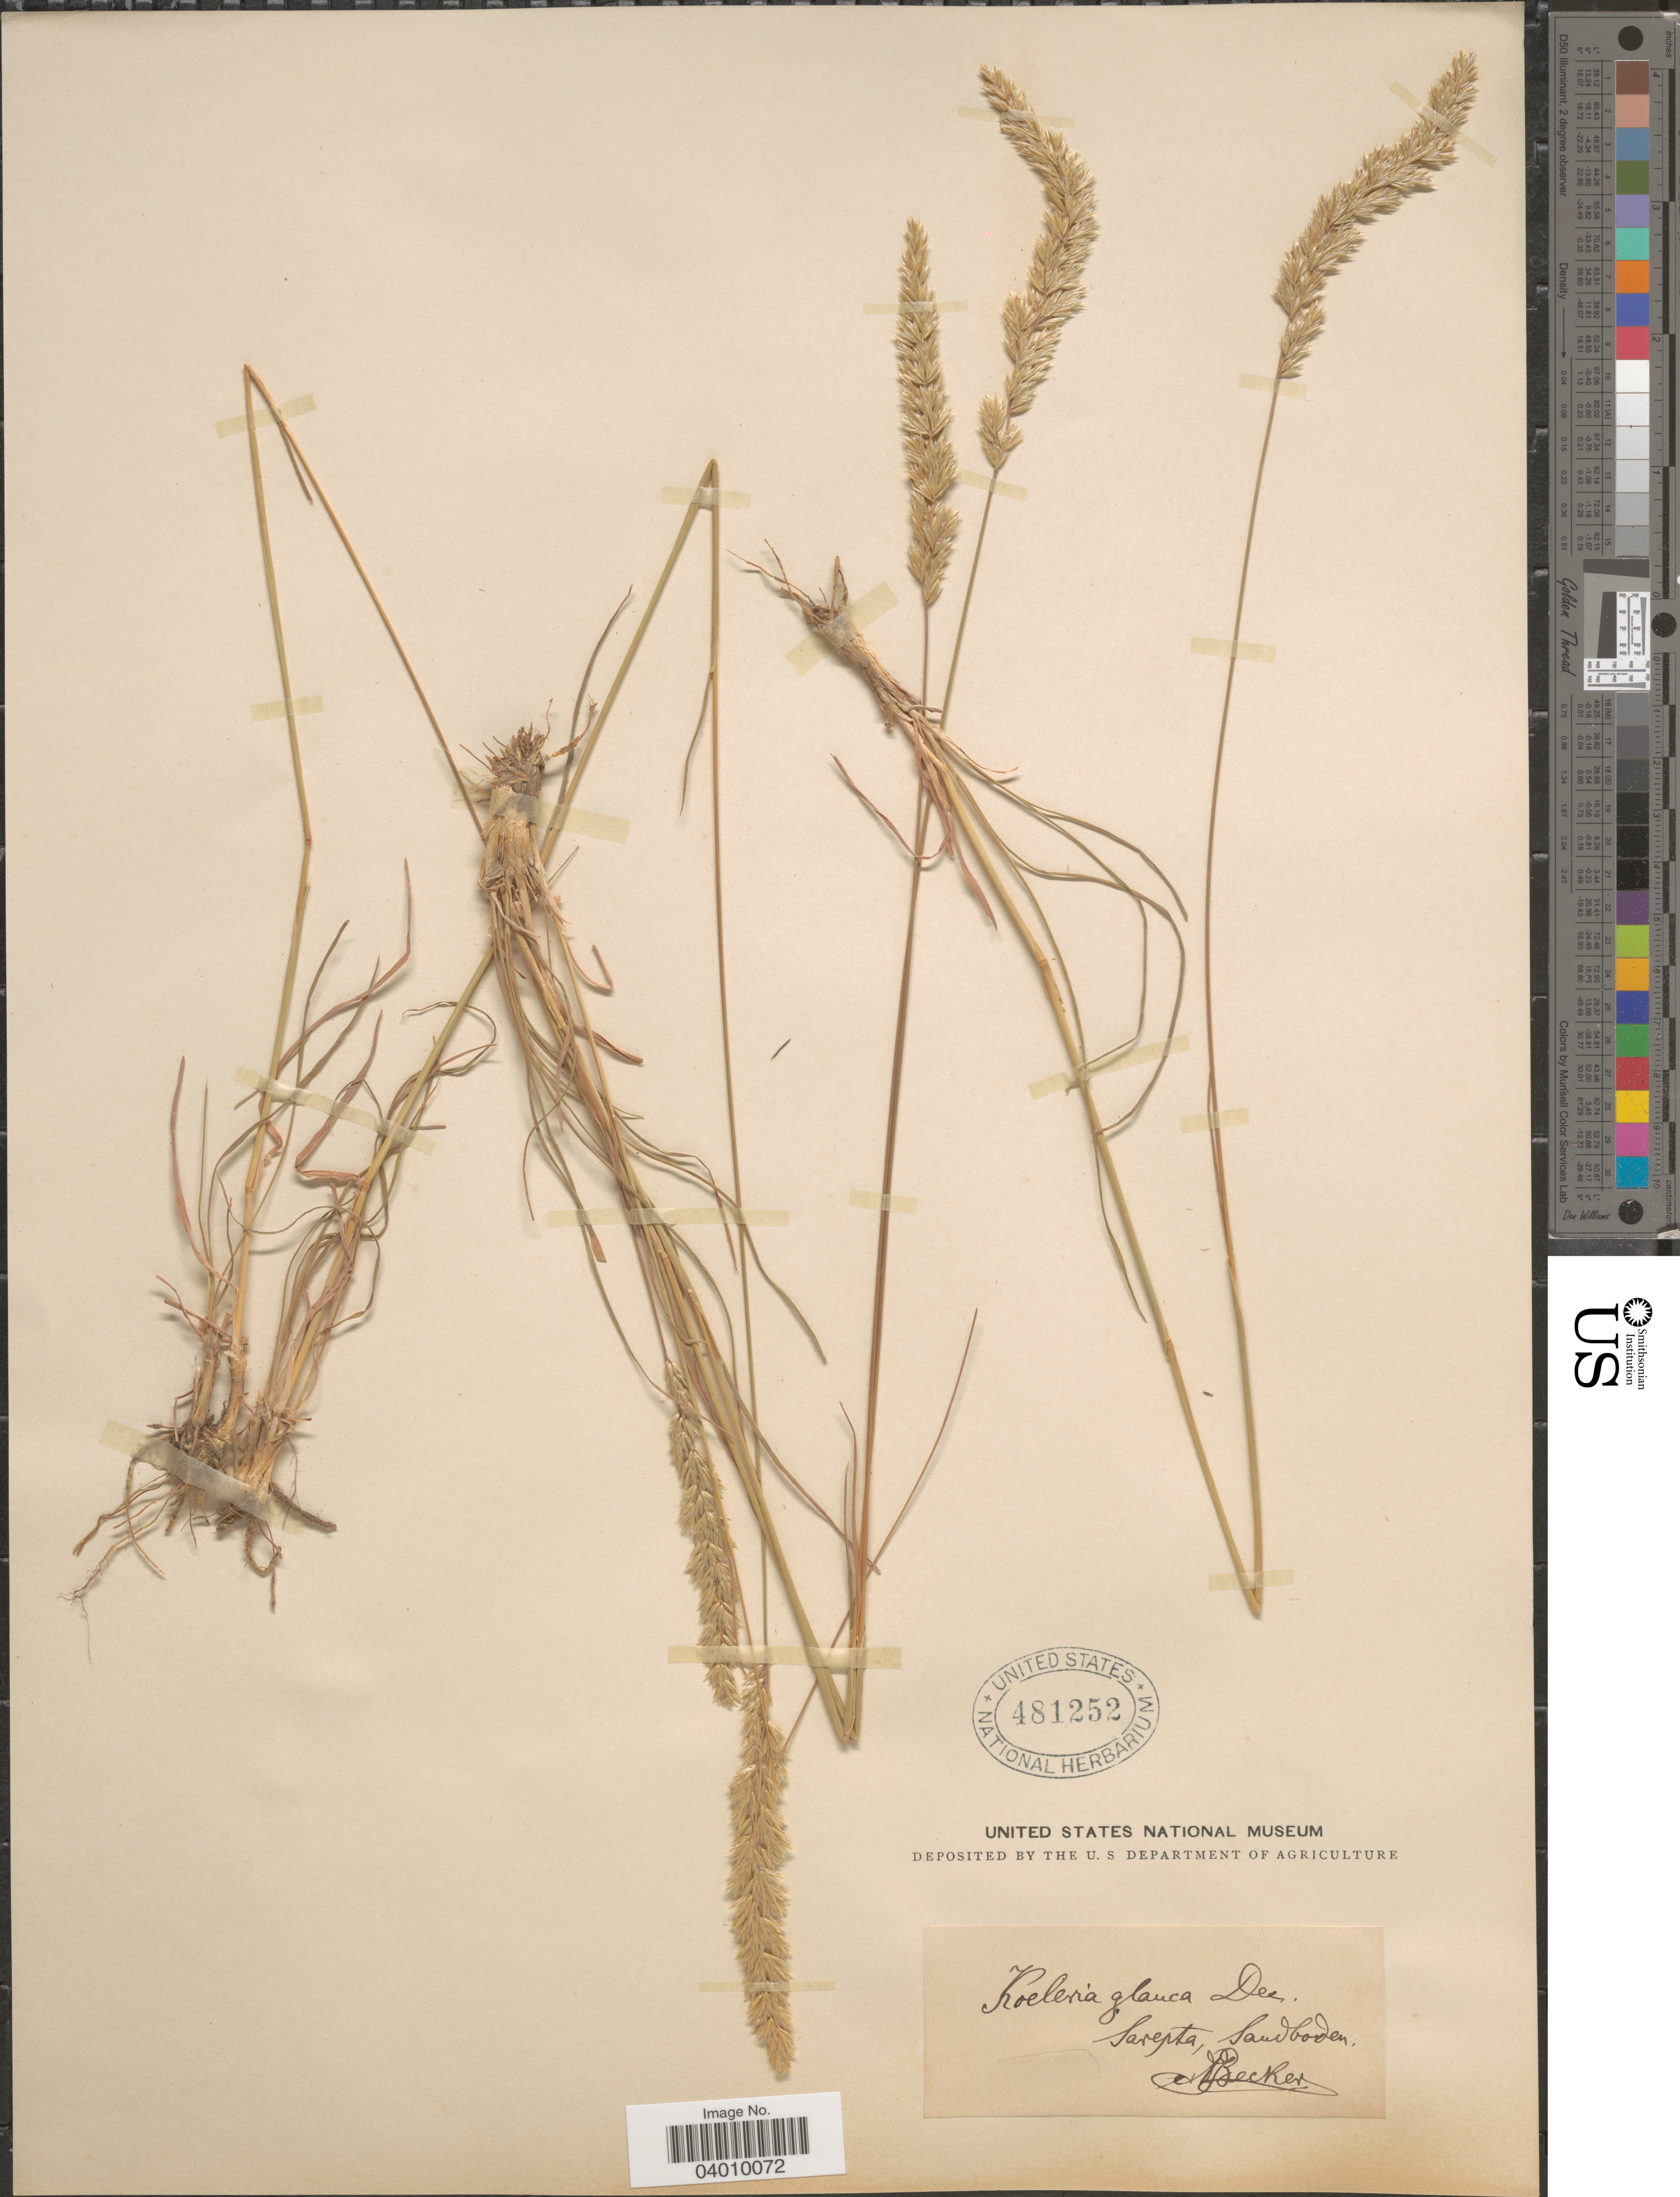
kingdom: Plantae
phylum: Tracheophyta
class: Liliopsida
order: Poales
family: Poaceae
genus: Koeleria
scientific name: Koeleria glauca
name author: (Spreng.) DC.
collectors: A. Becker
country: Russian Federation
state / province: Volgograd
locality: Sarepta, Sandboden.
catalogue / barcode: US 481252